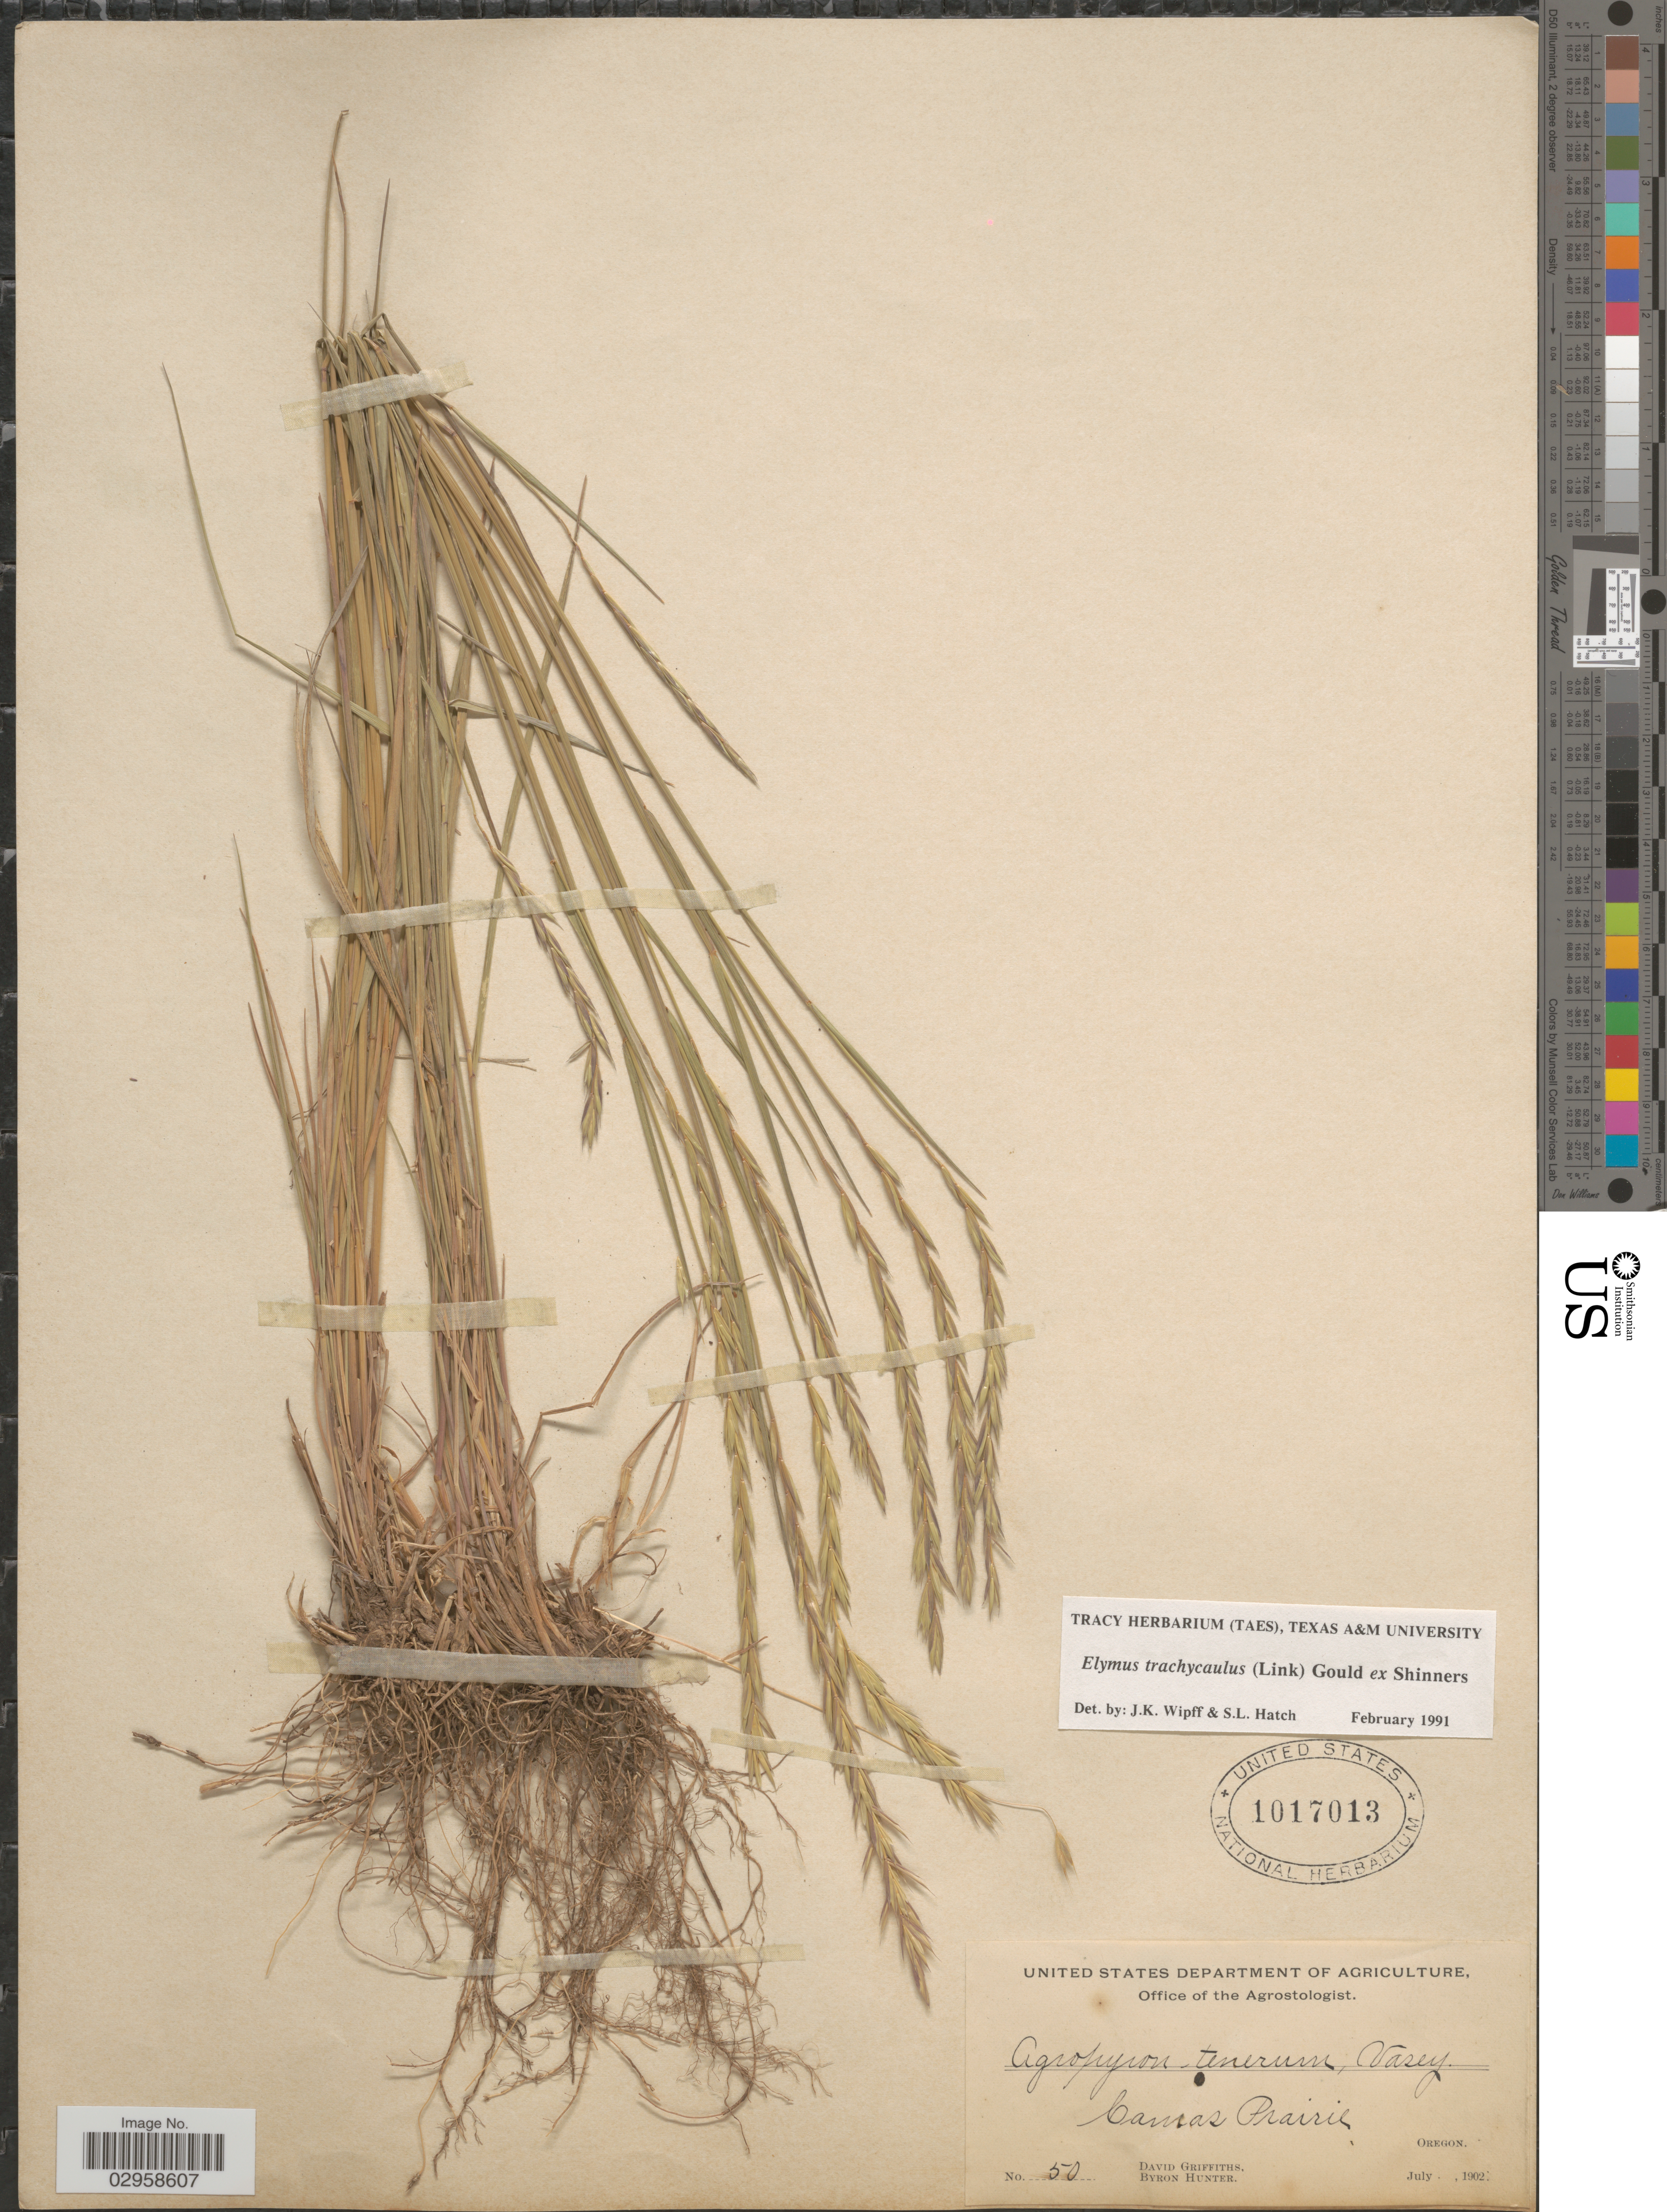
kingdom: Plantae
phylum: Tracheophyta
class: Liliopsida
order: Poales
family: Poaceae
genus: Elymus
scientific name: Elymus trachycaulus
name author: (Link) Gould ex Shinners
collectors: D. Griffiths & B. Hunter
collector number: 50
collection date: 1902-07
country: United States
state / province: Oregon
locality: Camas Prairie.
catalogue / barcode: US 1017013